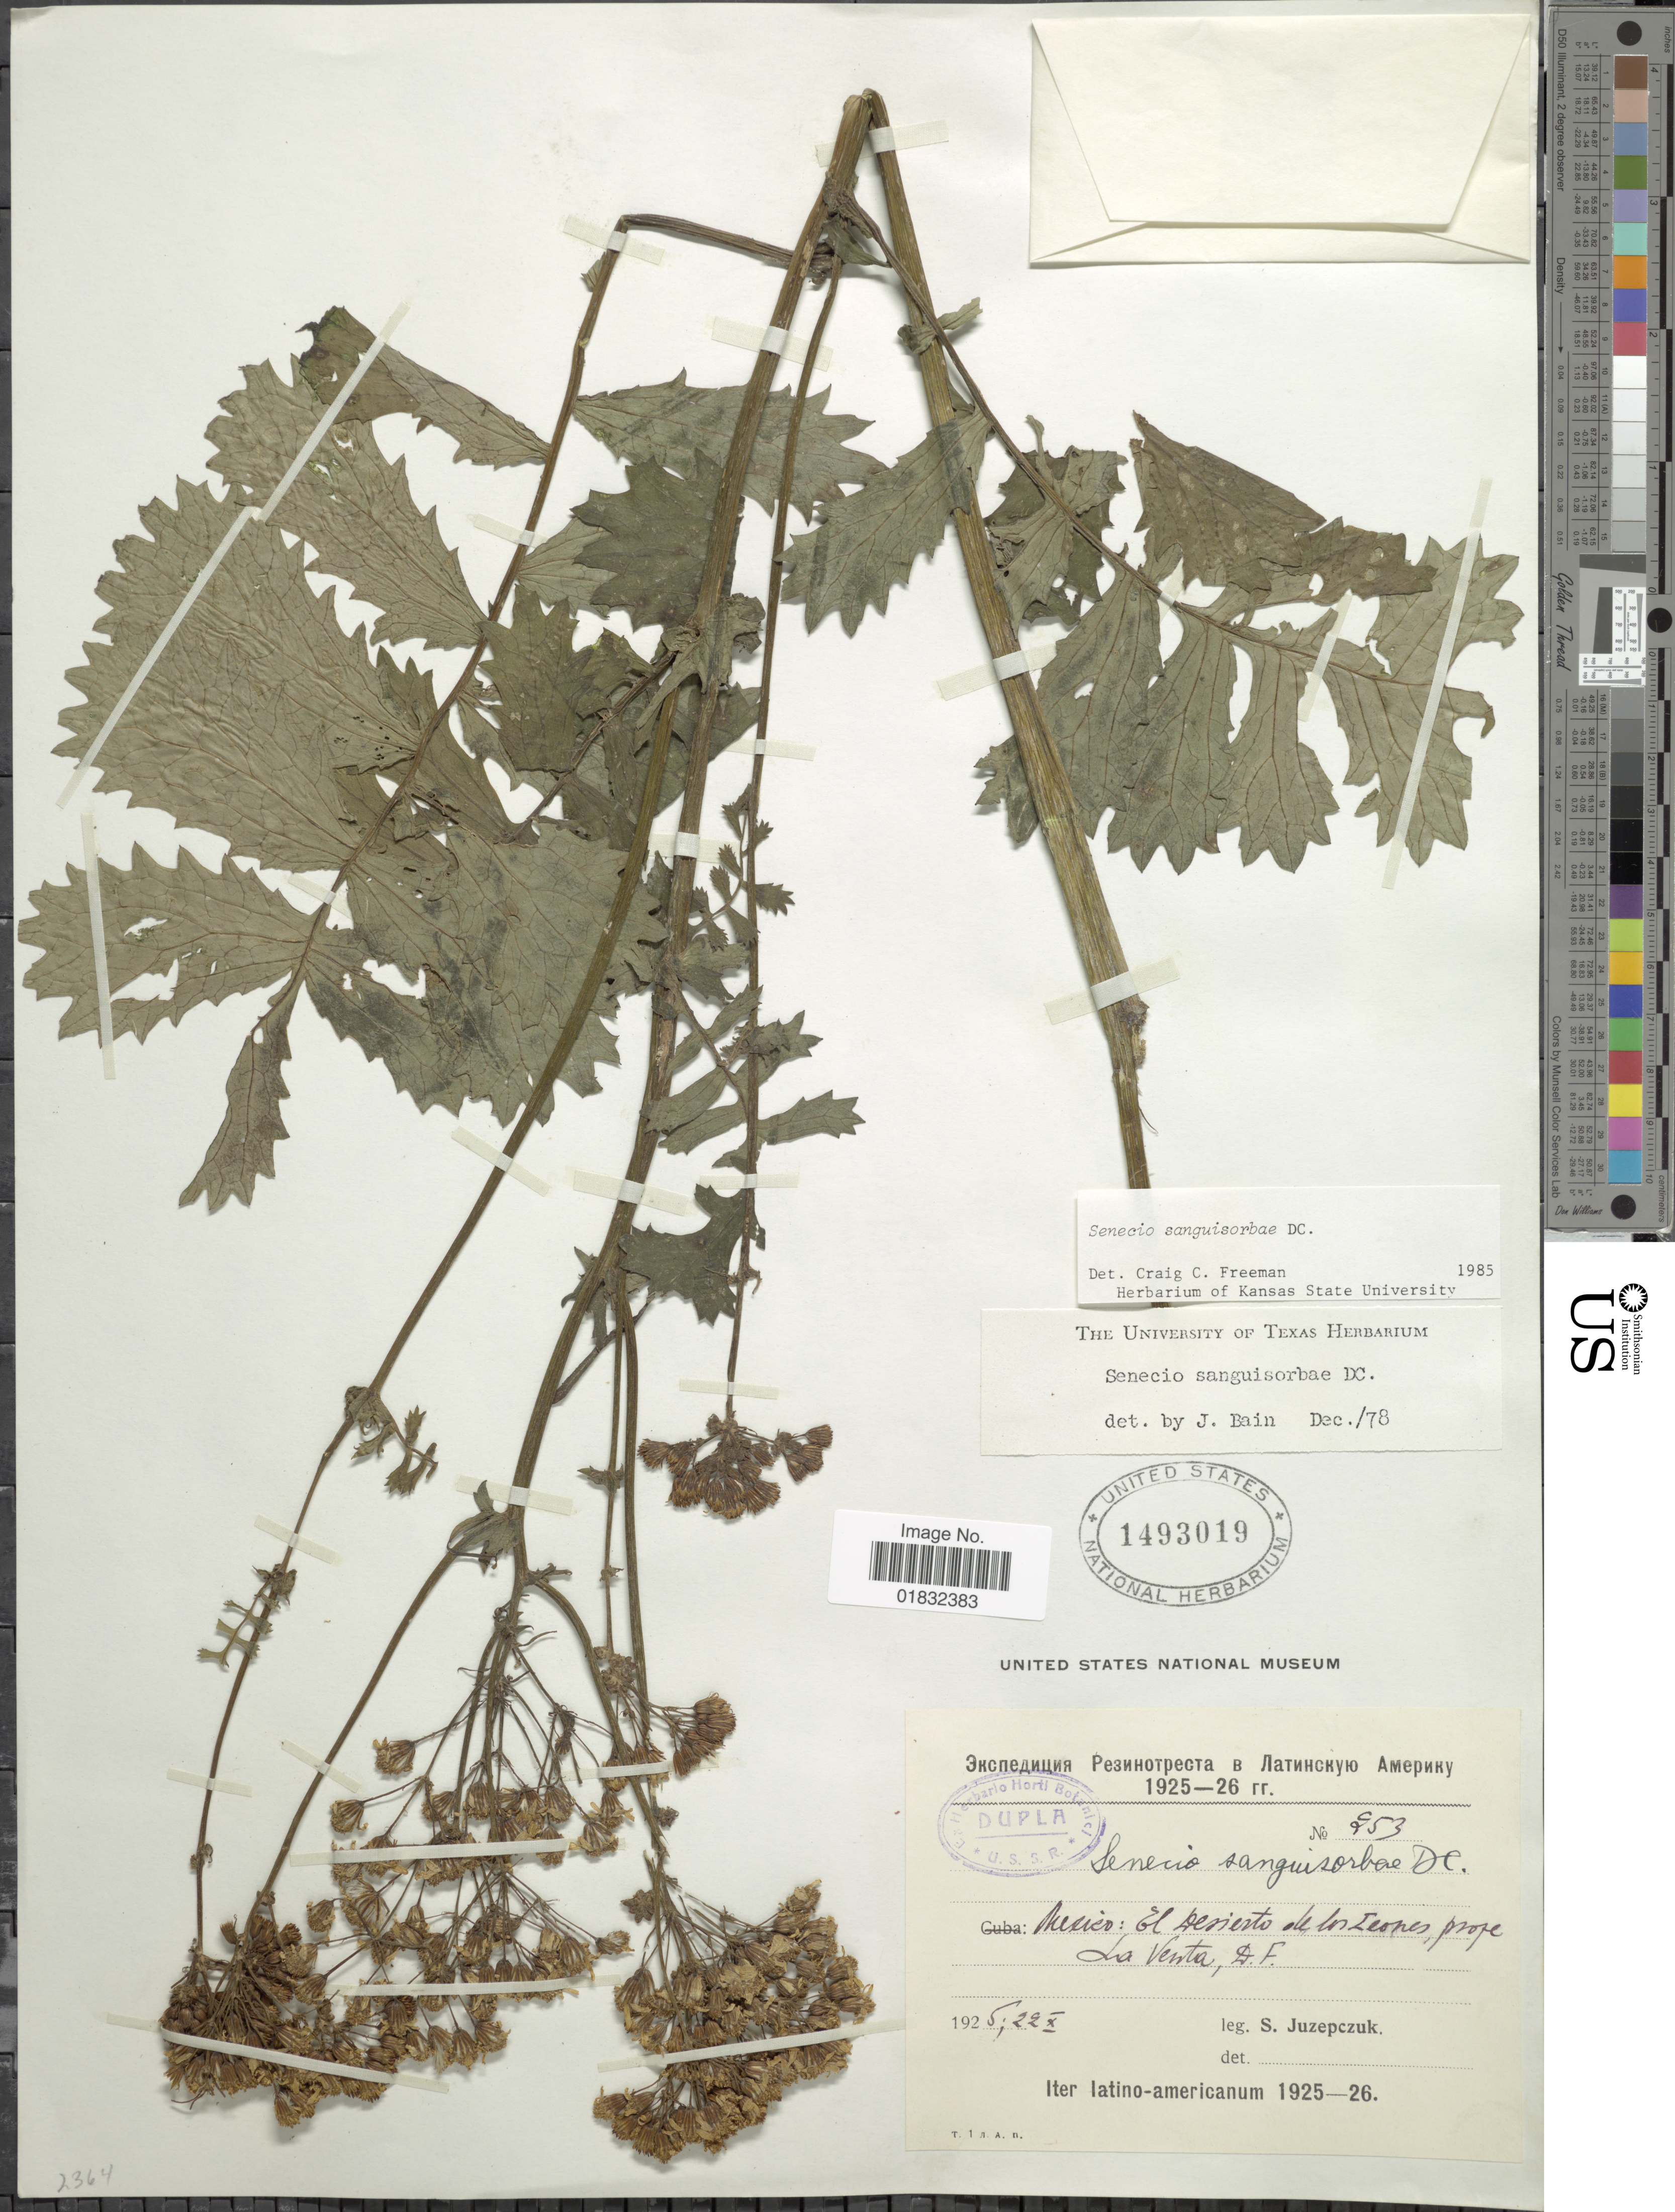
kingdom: Plantae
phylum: Tracheophyta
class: Magnoliopsida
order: Asterales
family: Asteraceae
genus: Packera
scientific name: Packera sanguisorbae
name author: (DC.) C. Jeffrey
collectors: S. V. Juzepczuk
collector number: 253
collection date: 1925-10-22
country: Mexico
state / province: Distrito Federal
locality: El Desierto de los Leones, prope La Venta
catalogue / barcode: US 1493019